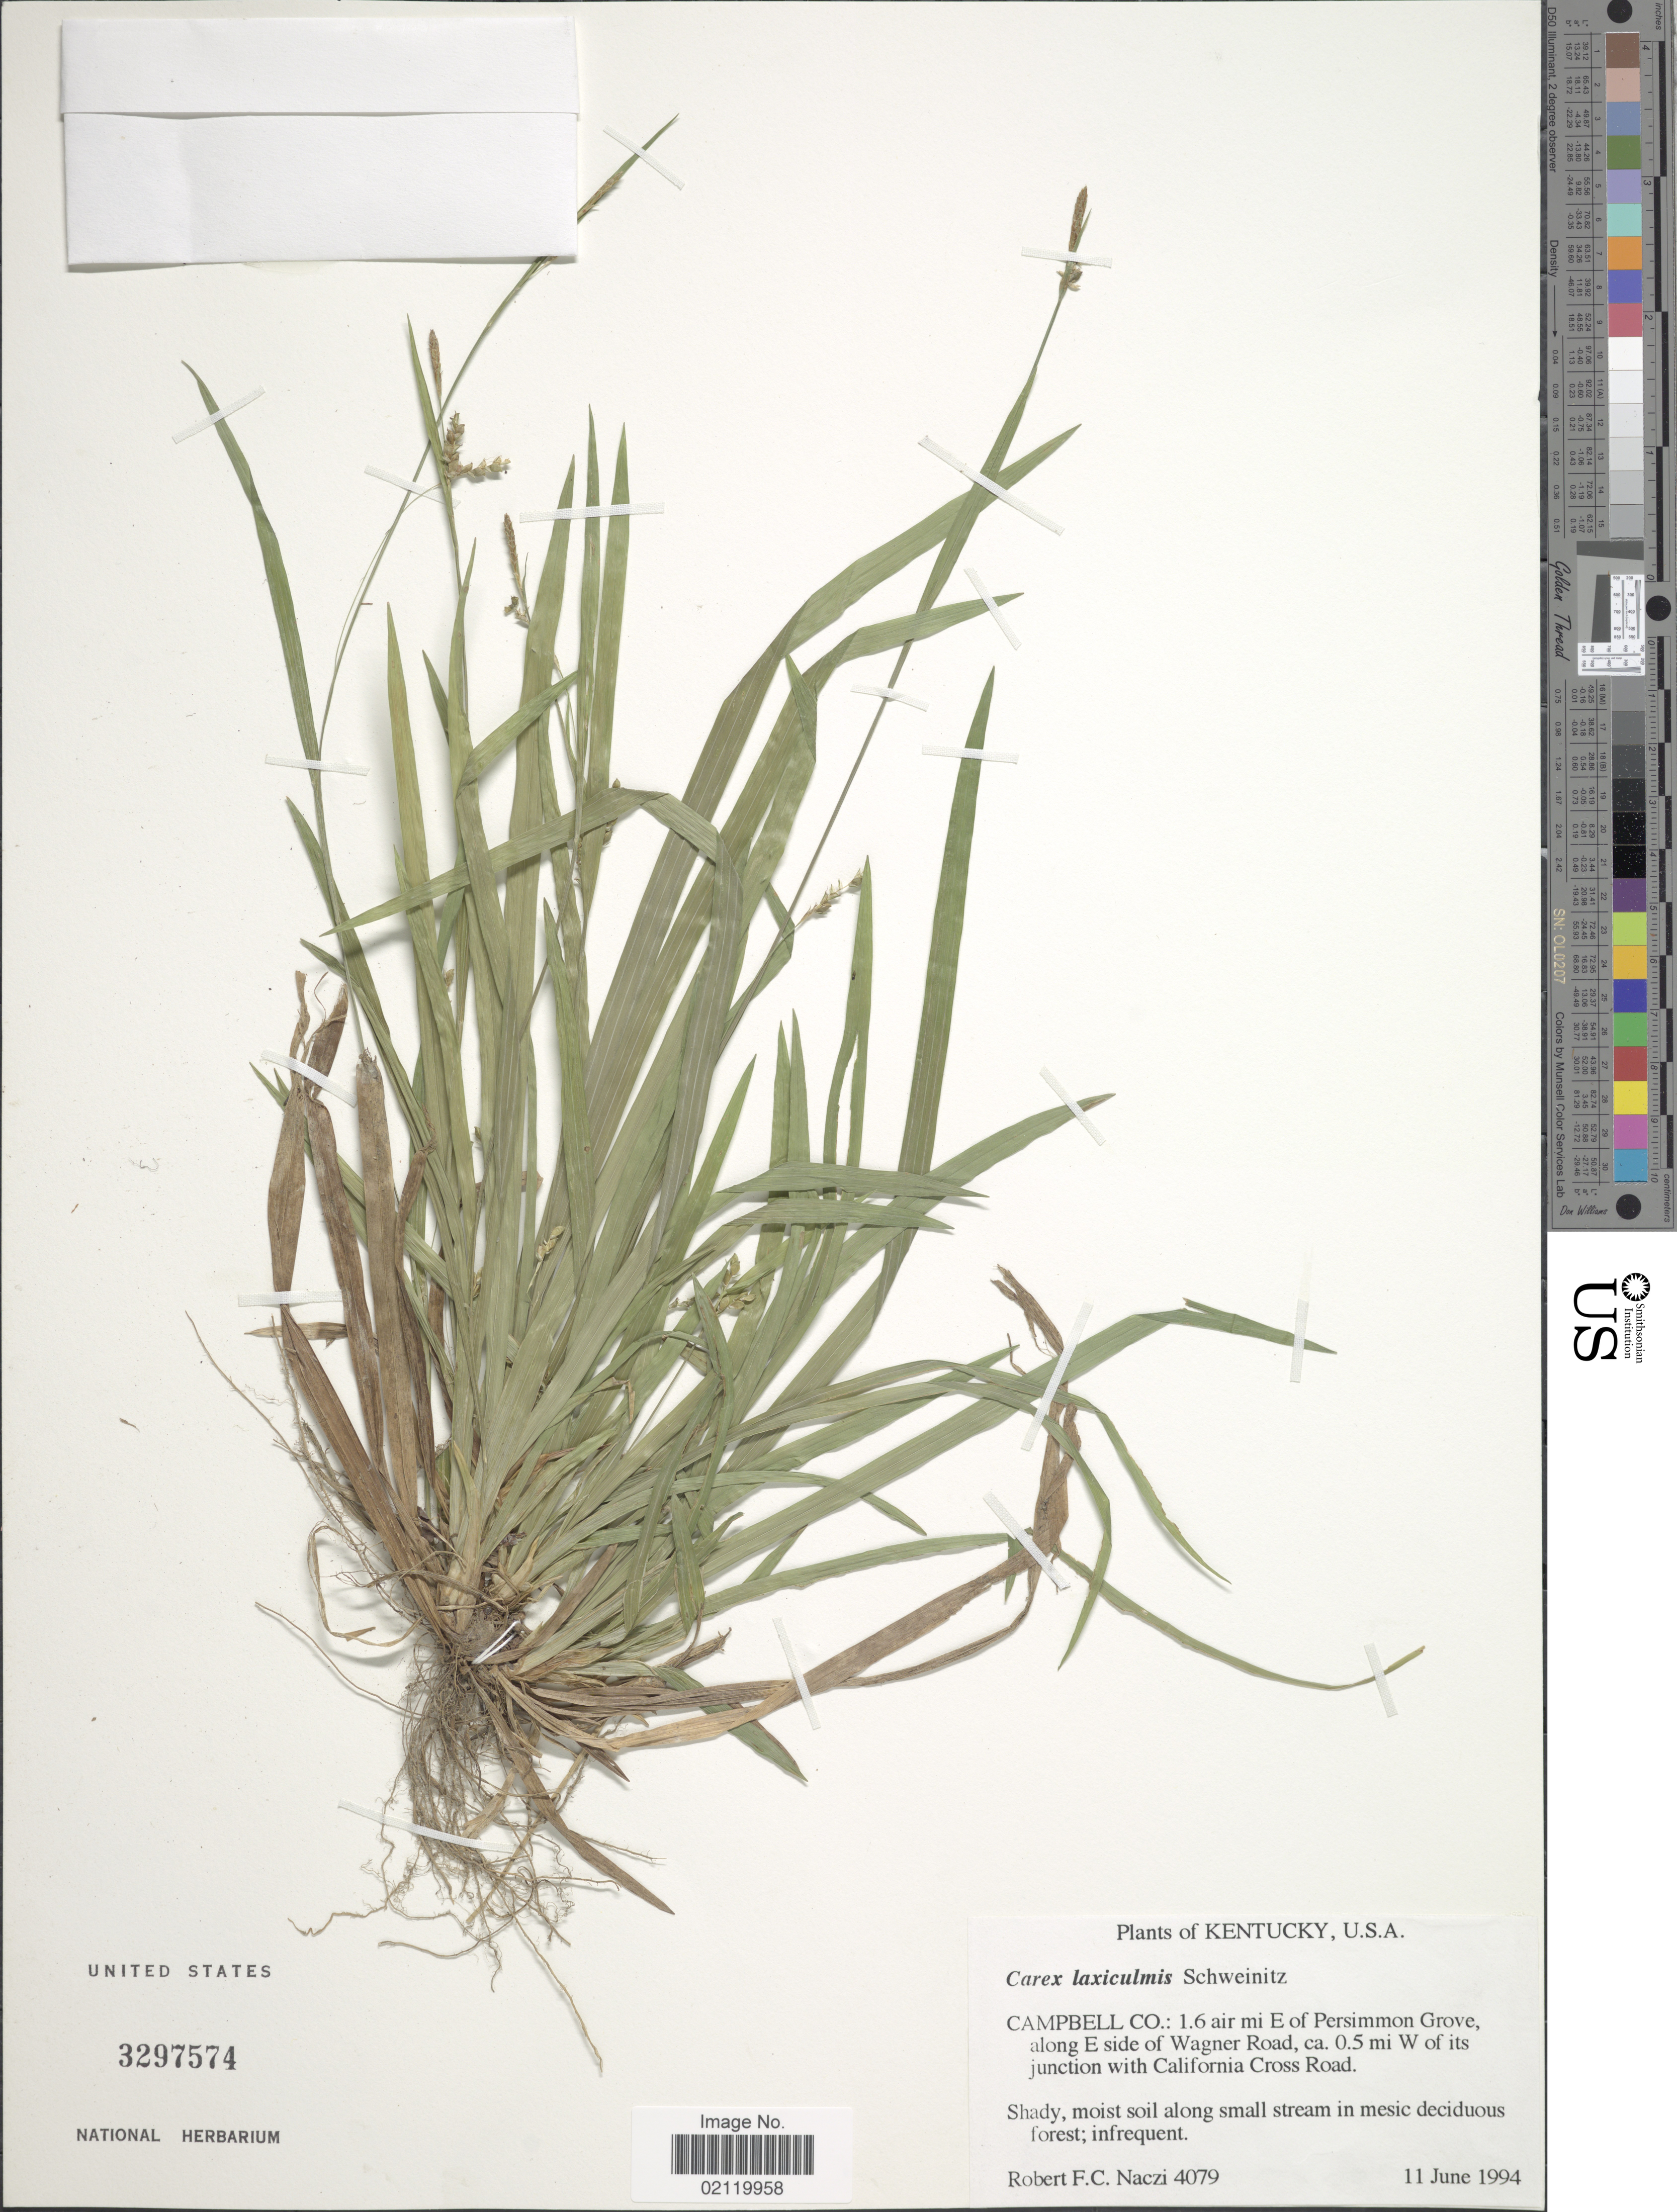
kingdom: Plantae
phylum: Tracheophyta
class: Liliopsida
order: Poales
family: Cyperaceae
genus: Carex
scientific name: Carex laxiculmis var. copulata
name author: (L.H. Bailey) Fernald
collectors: R. F. C. Naczi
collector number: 4079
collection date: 1994-06-11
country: United States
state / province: Kentucky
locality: U.S.A. Campbell Co.: 1.6 air mi E of Persimmon Grove along E side of Wagner Road, ca. 0.5 mi W of its junction with California Cross Road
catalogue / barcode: US 3297574